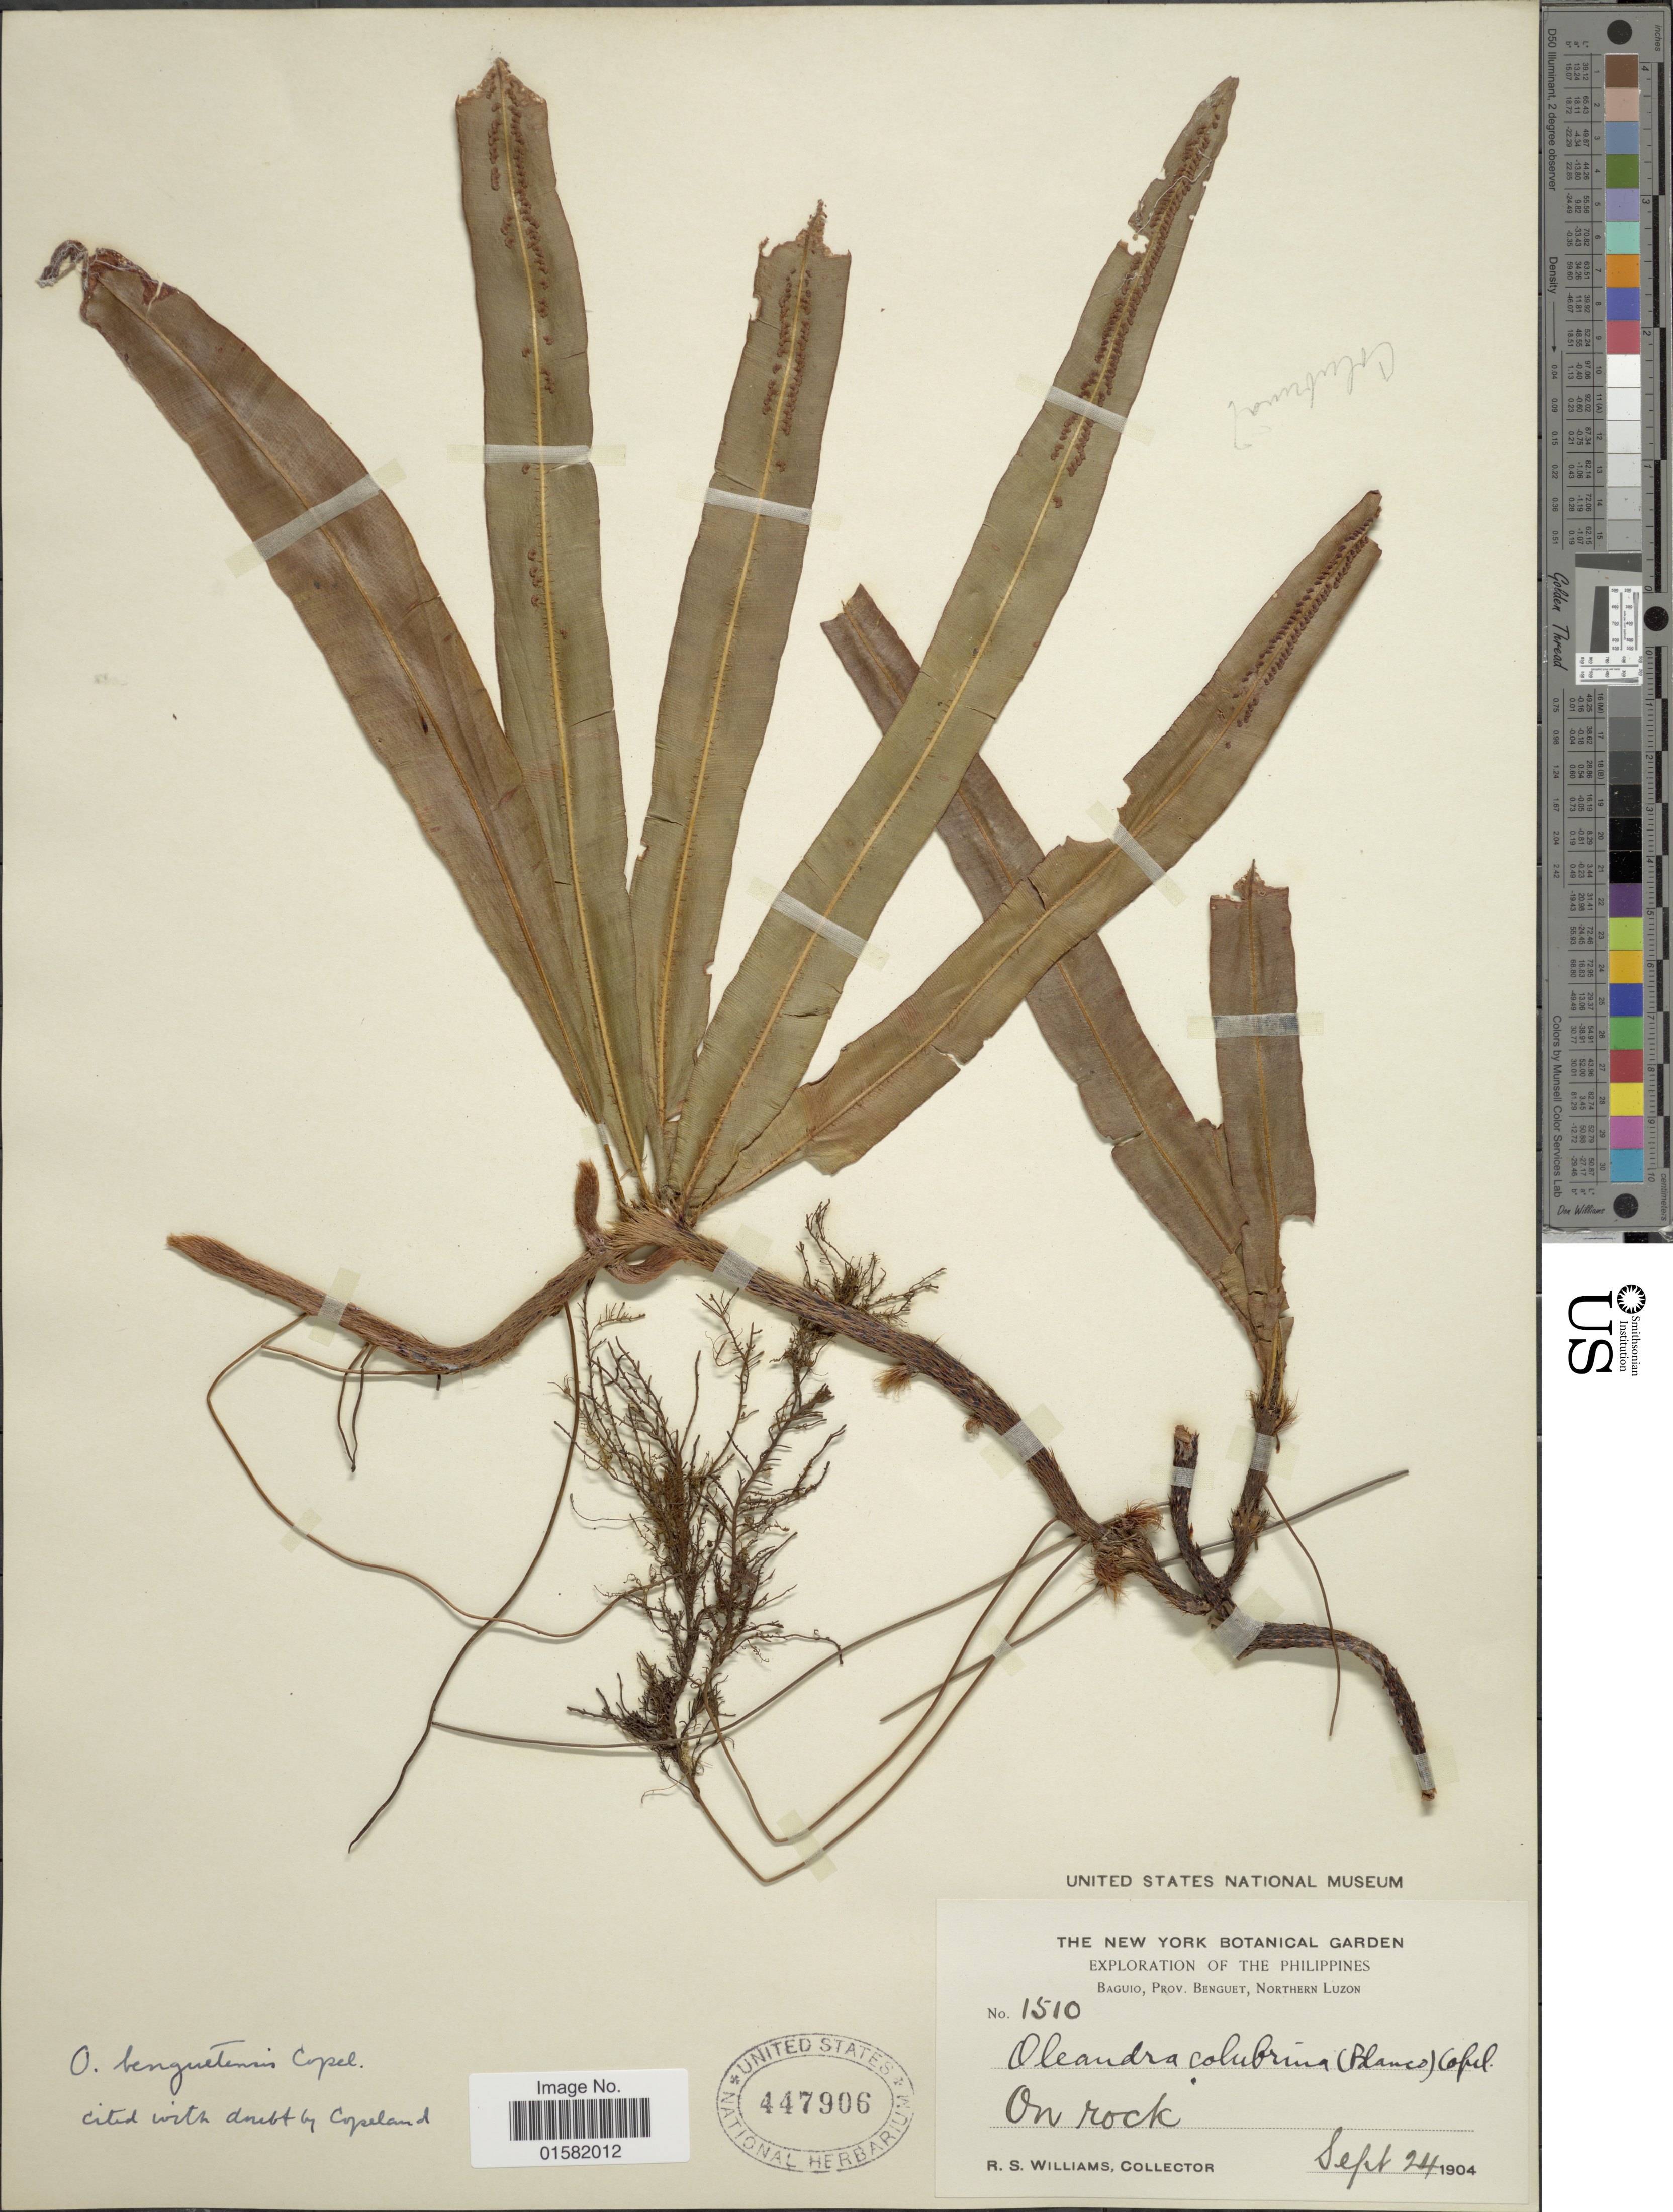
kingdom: Plantae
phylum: Tracheophyta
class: Polypodiopsida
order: Polypodiales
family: Oleandraceae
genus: Oleandra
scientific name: Oleandra benguetensis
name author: Copel.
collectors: R. S. Williams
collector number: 1510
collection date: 1904-09-24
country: Philippines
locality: The Philippines, Baguio, Prov. Benguet, Northern Luzon.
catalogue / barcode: US 447906